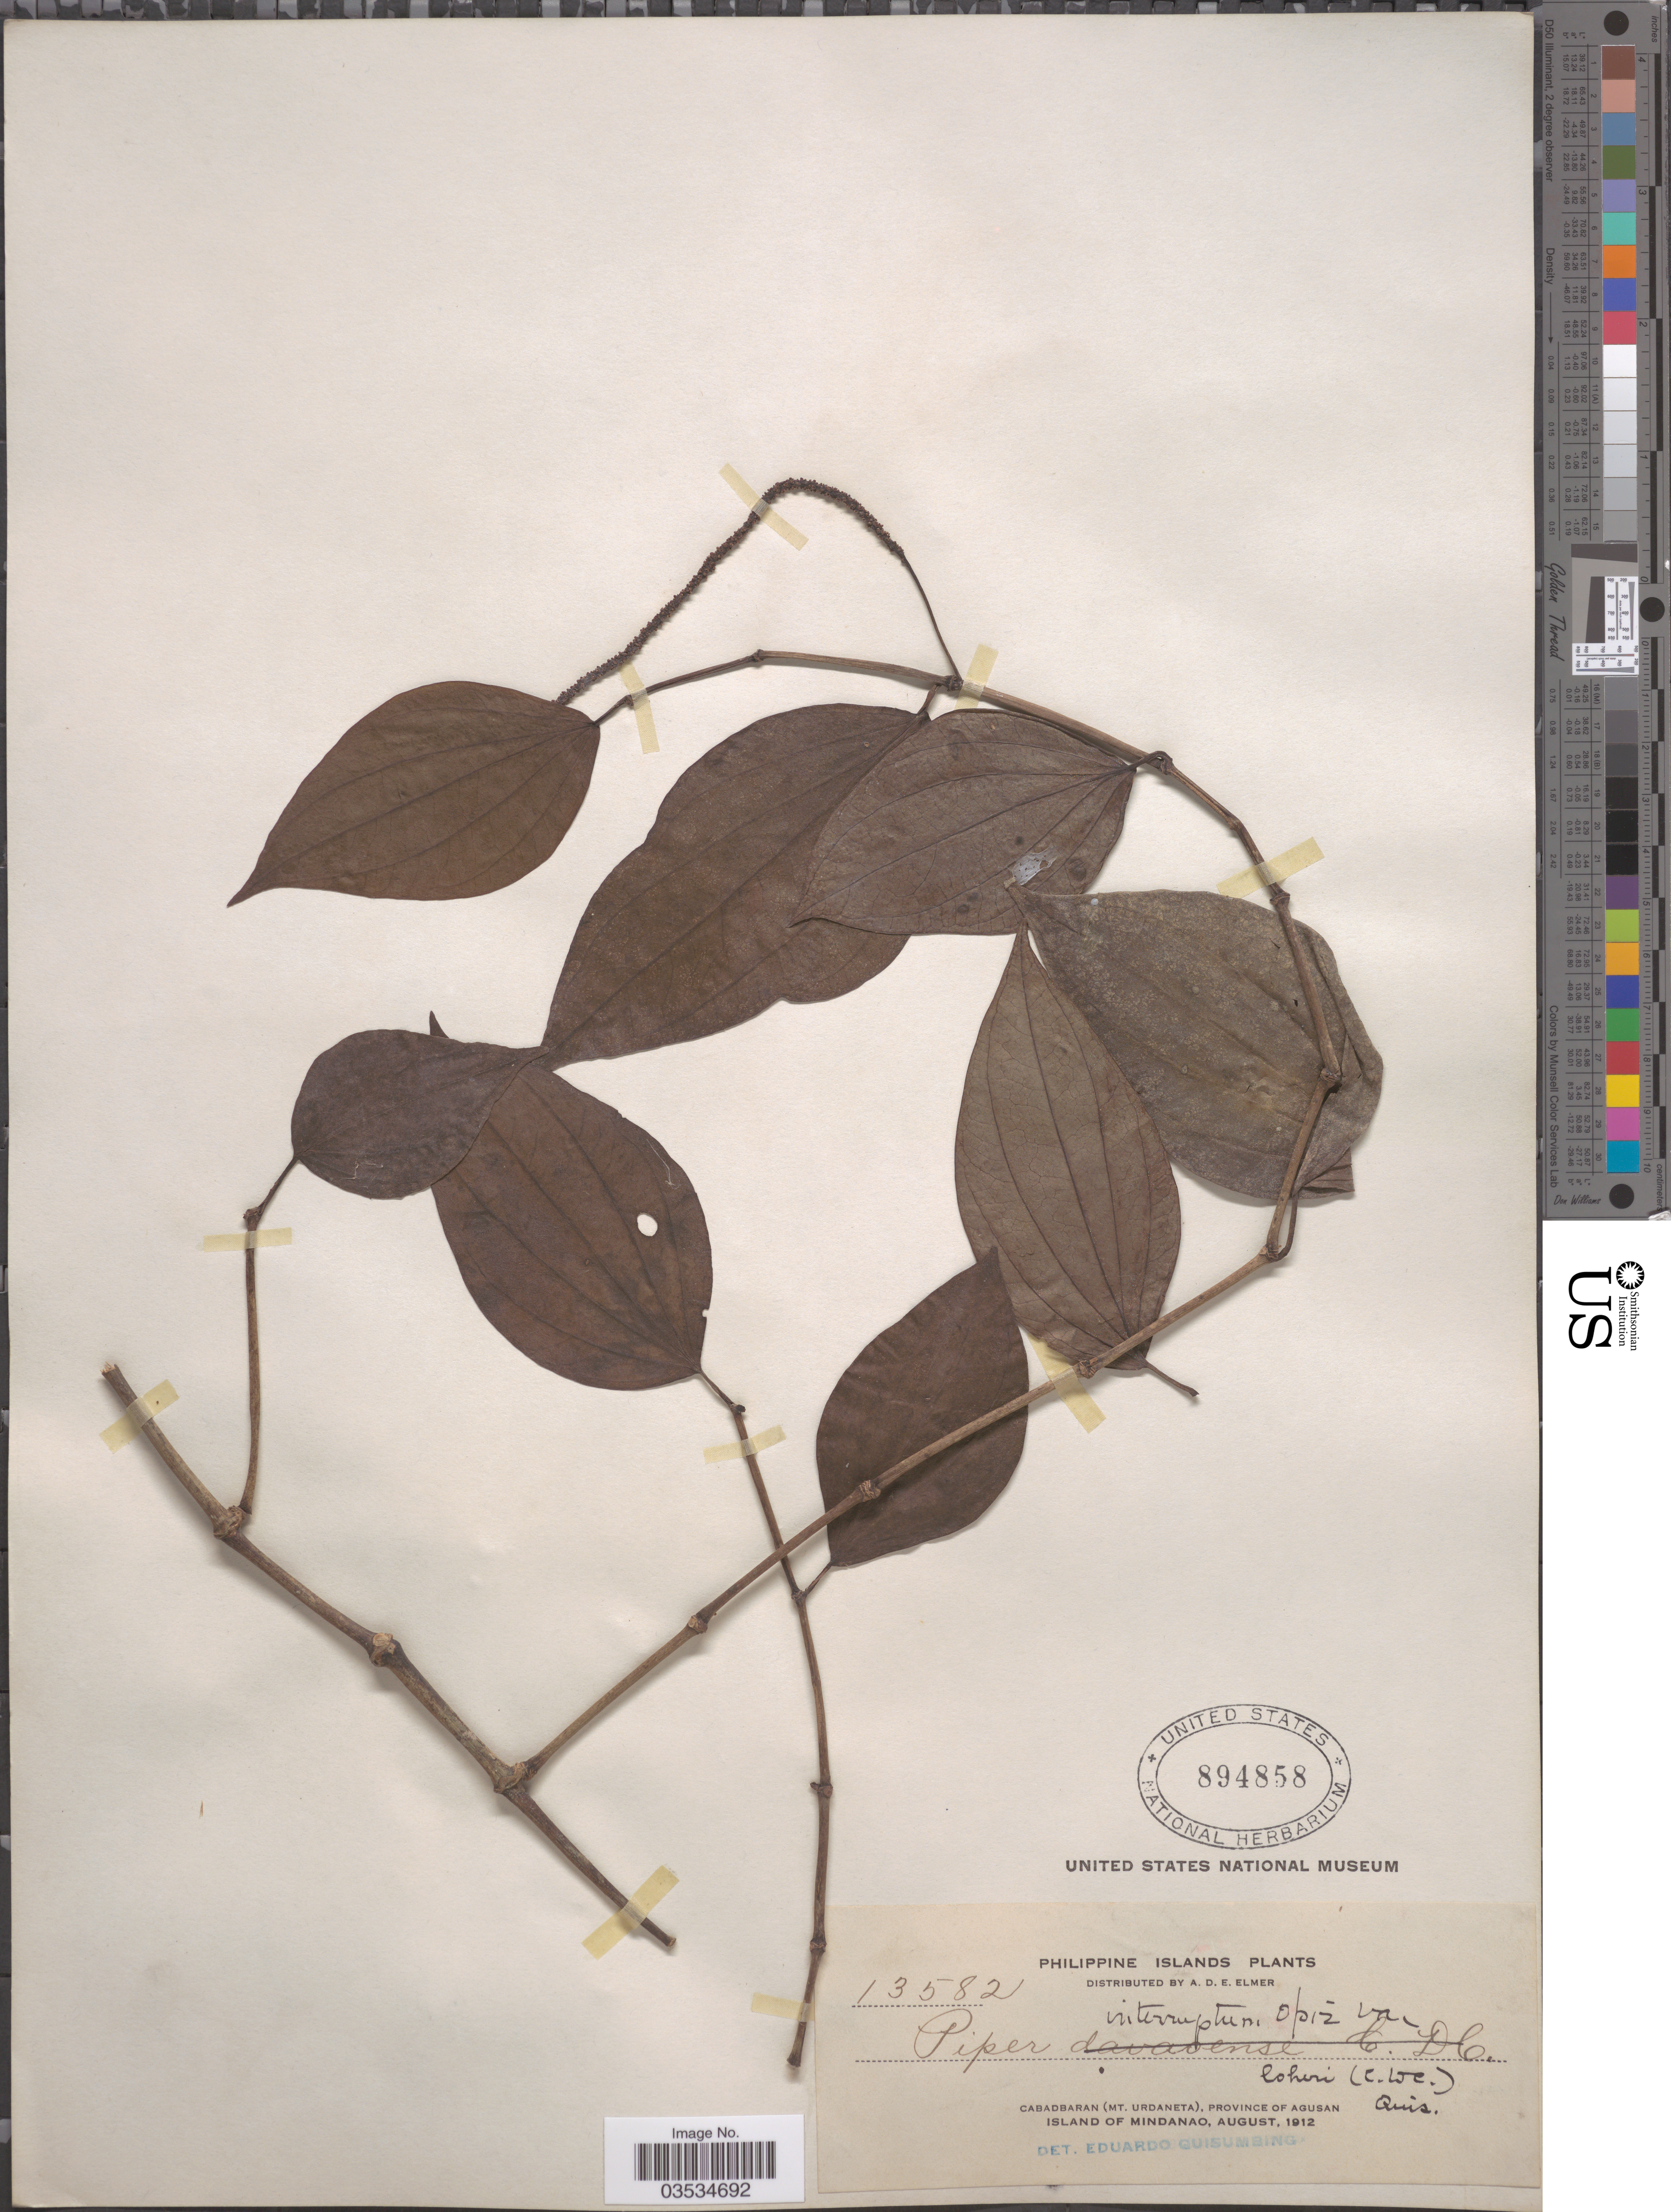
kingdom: Plantae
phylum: Tracheophyta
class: Magnoliopsida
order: Piperales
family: Piperaceae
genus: Piper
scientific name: Piper interruptum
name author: Opiz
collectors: A. D. E. Elmer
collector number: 13582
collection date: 1912-08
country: Philippines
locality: Philippine Islands. Cabadbaran (Mt. Urdaneta), Province of Agusan. Island of Mindanao.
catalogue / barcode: US 894858